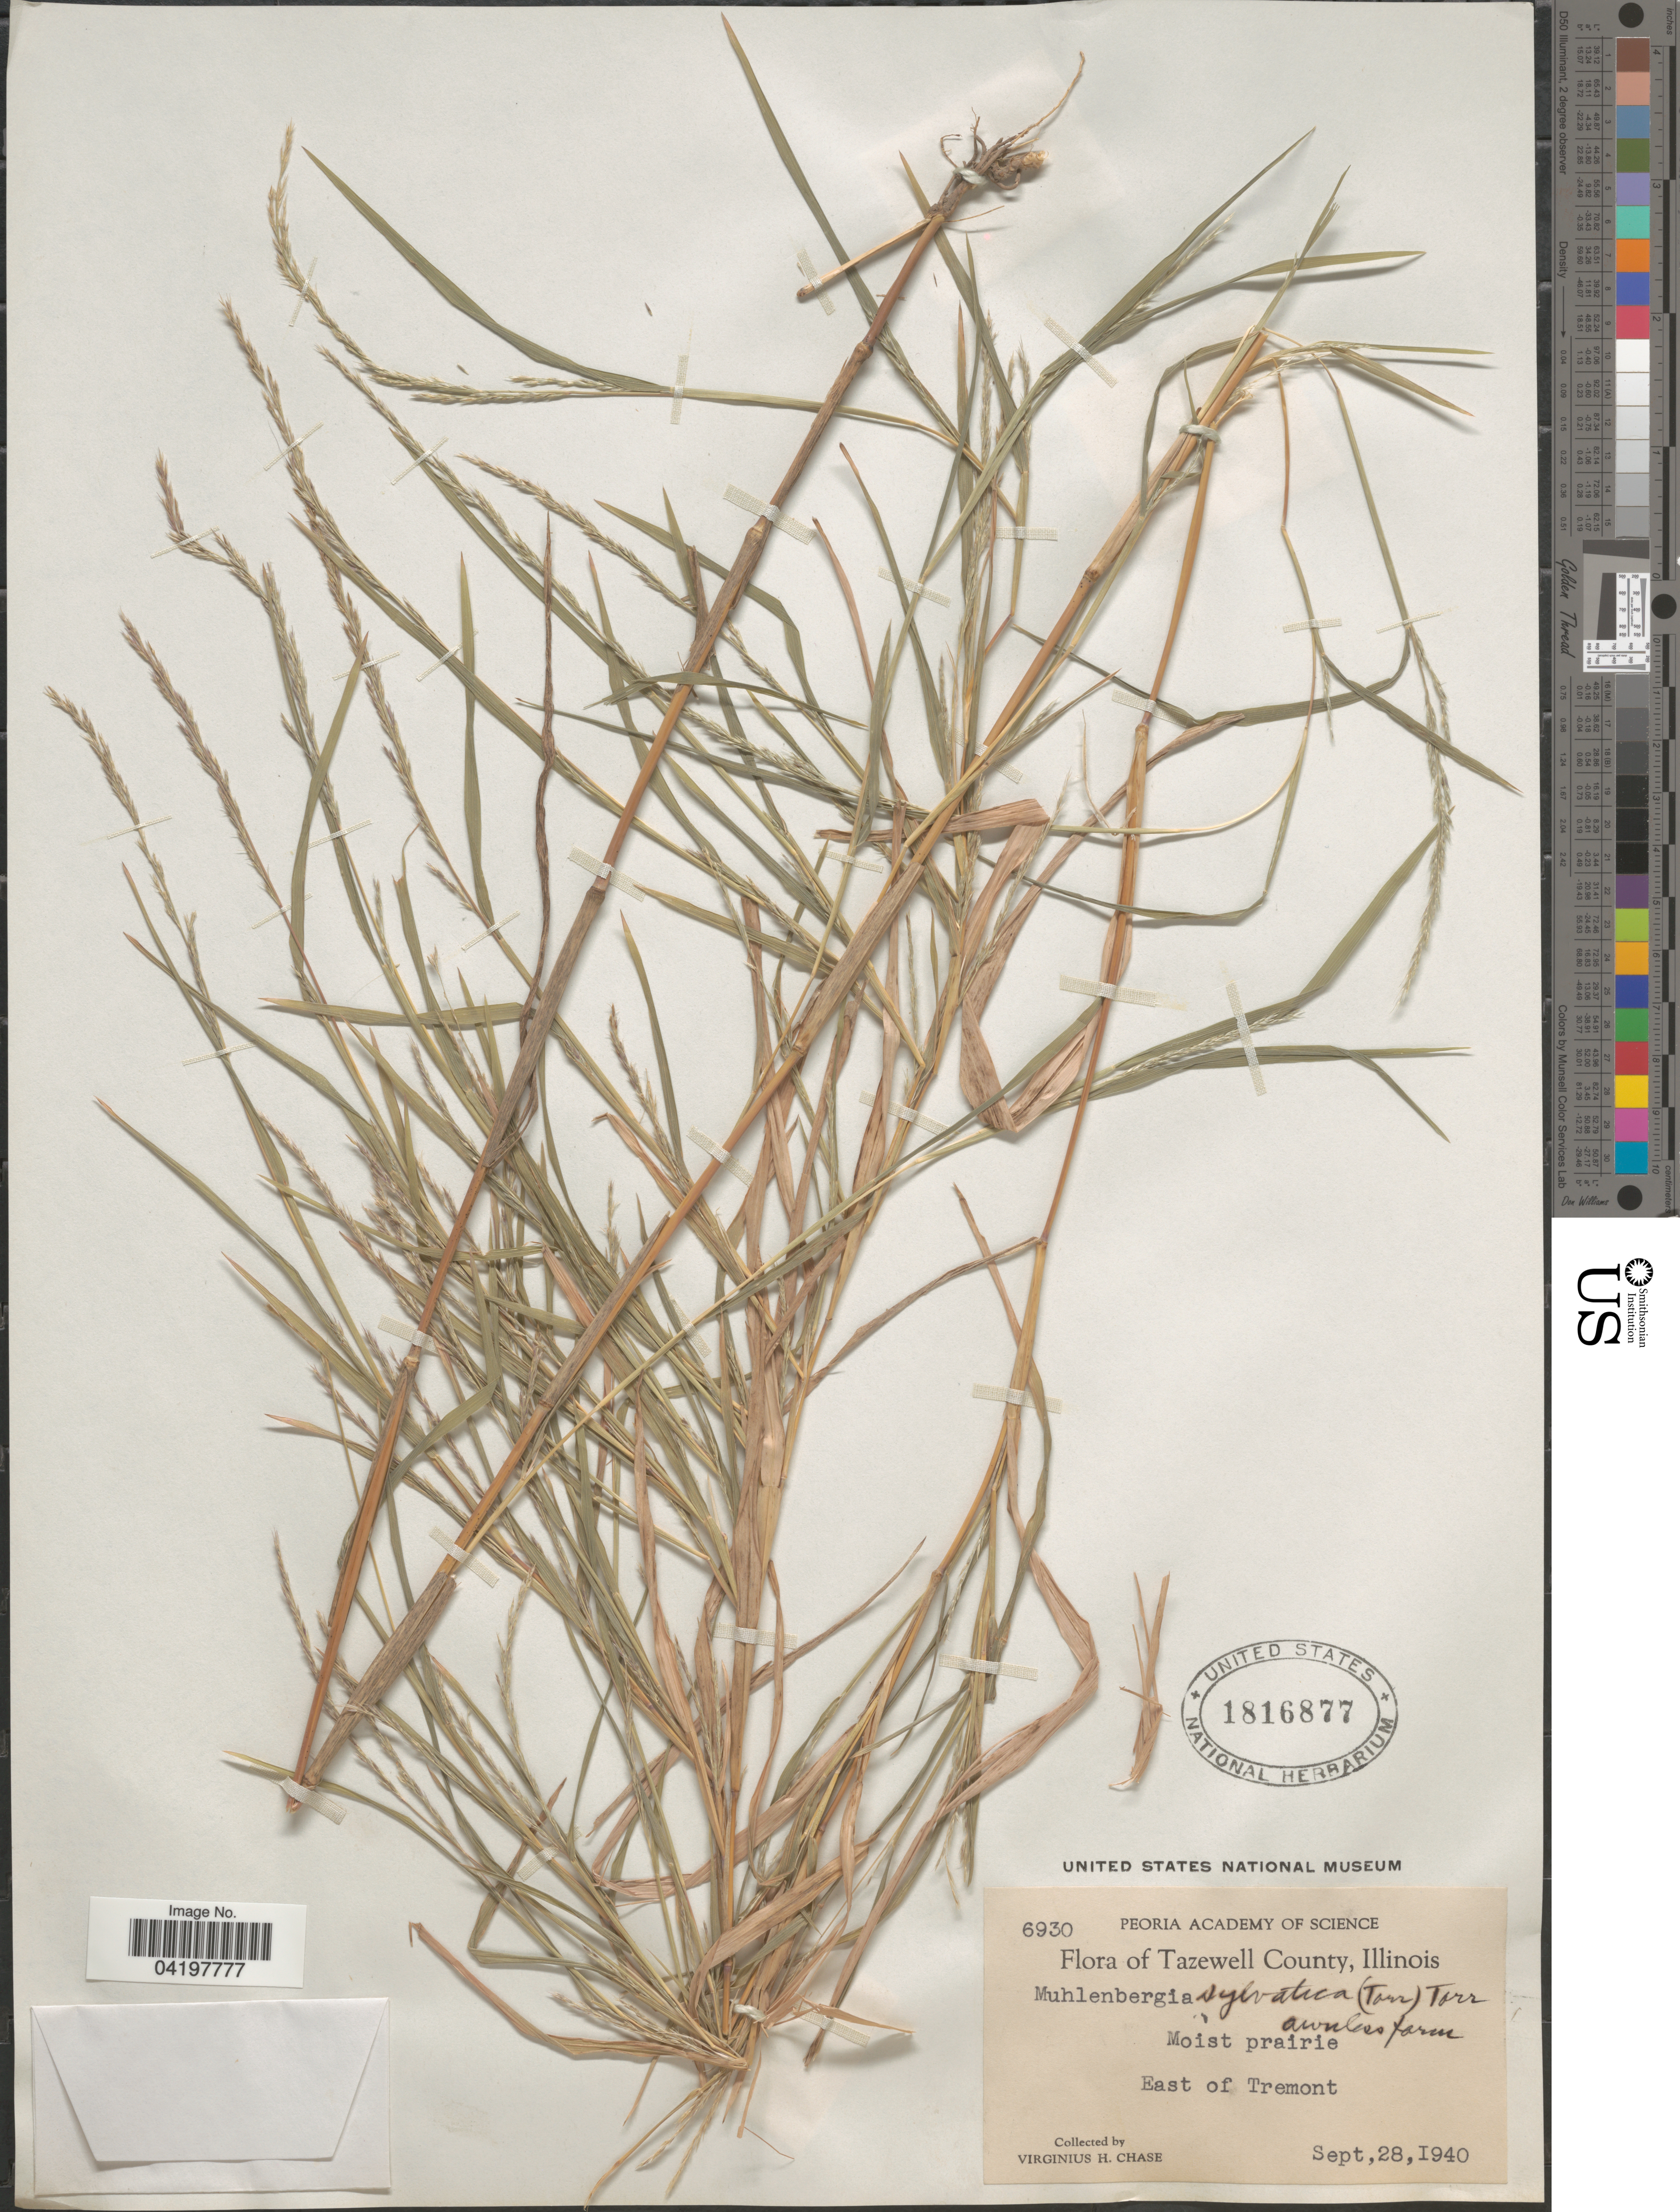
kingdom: Plantae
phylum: Tracheophyta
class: Liliopsida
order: Poales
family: Poaceae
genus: Muhlenbergia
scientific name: Muhlenbergia sylvatica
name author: (Torr.) Torr. ex A. Gray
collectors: V. H. Chase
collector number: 6930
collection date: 1940-09-28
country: United States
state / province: Illinois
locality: Tazewell County. East of Tremont.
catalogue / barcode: US 1816877